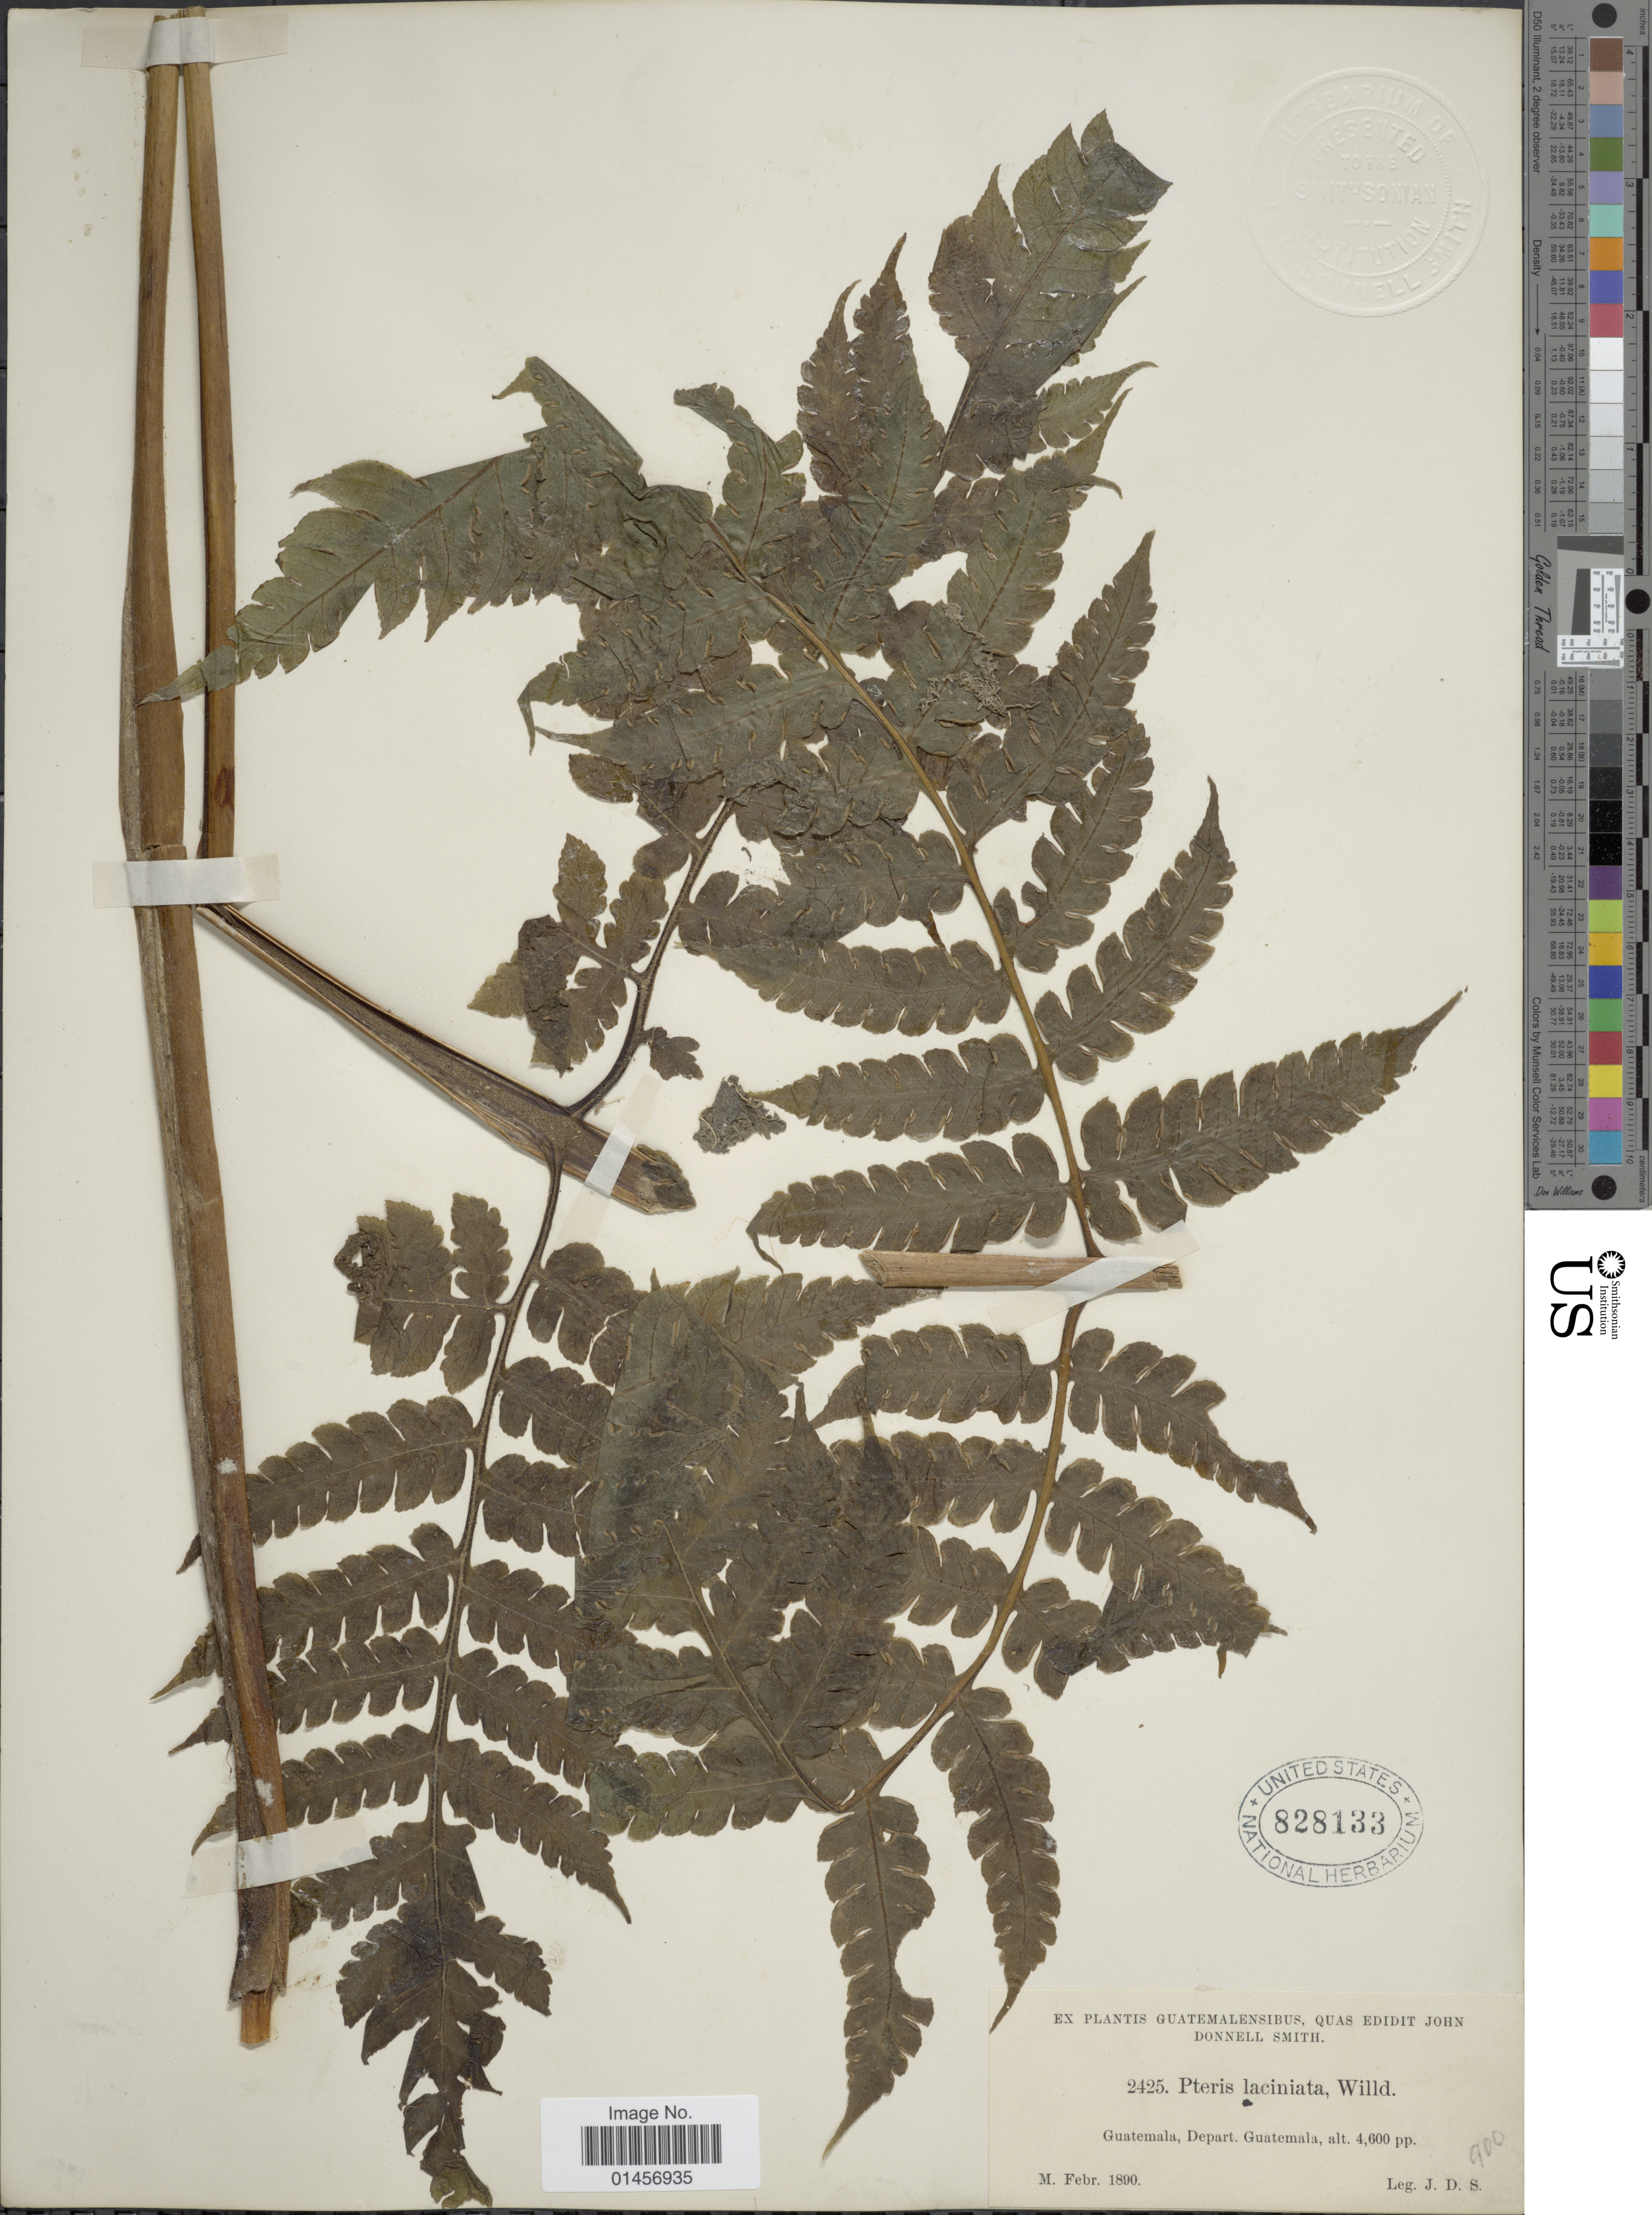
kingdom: Plantae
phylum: Tracheophyta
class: Polypodiopsida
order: Polypodiales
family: Lonchitidaceae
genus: Lonchitis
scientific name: Lonchitis hirsuta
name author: L.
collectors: J. Donnell Smith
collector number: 2425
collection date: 1890-02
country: Guatemala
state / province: Guatemala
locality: Guatemala, Depart, Guatemala.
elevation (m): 1402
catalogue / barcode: US 828133